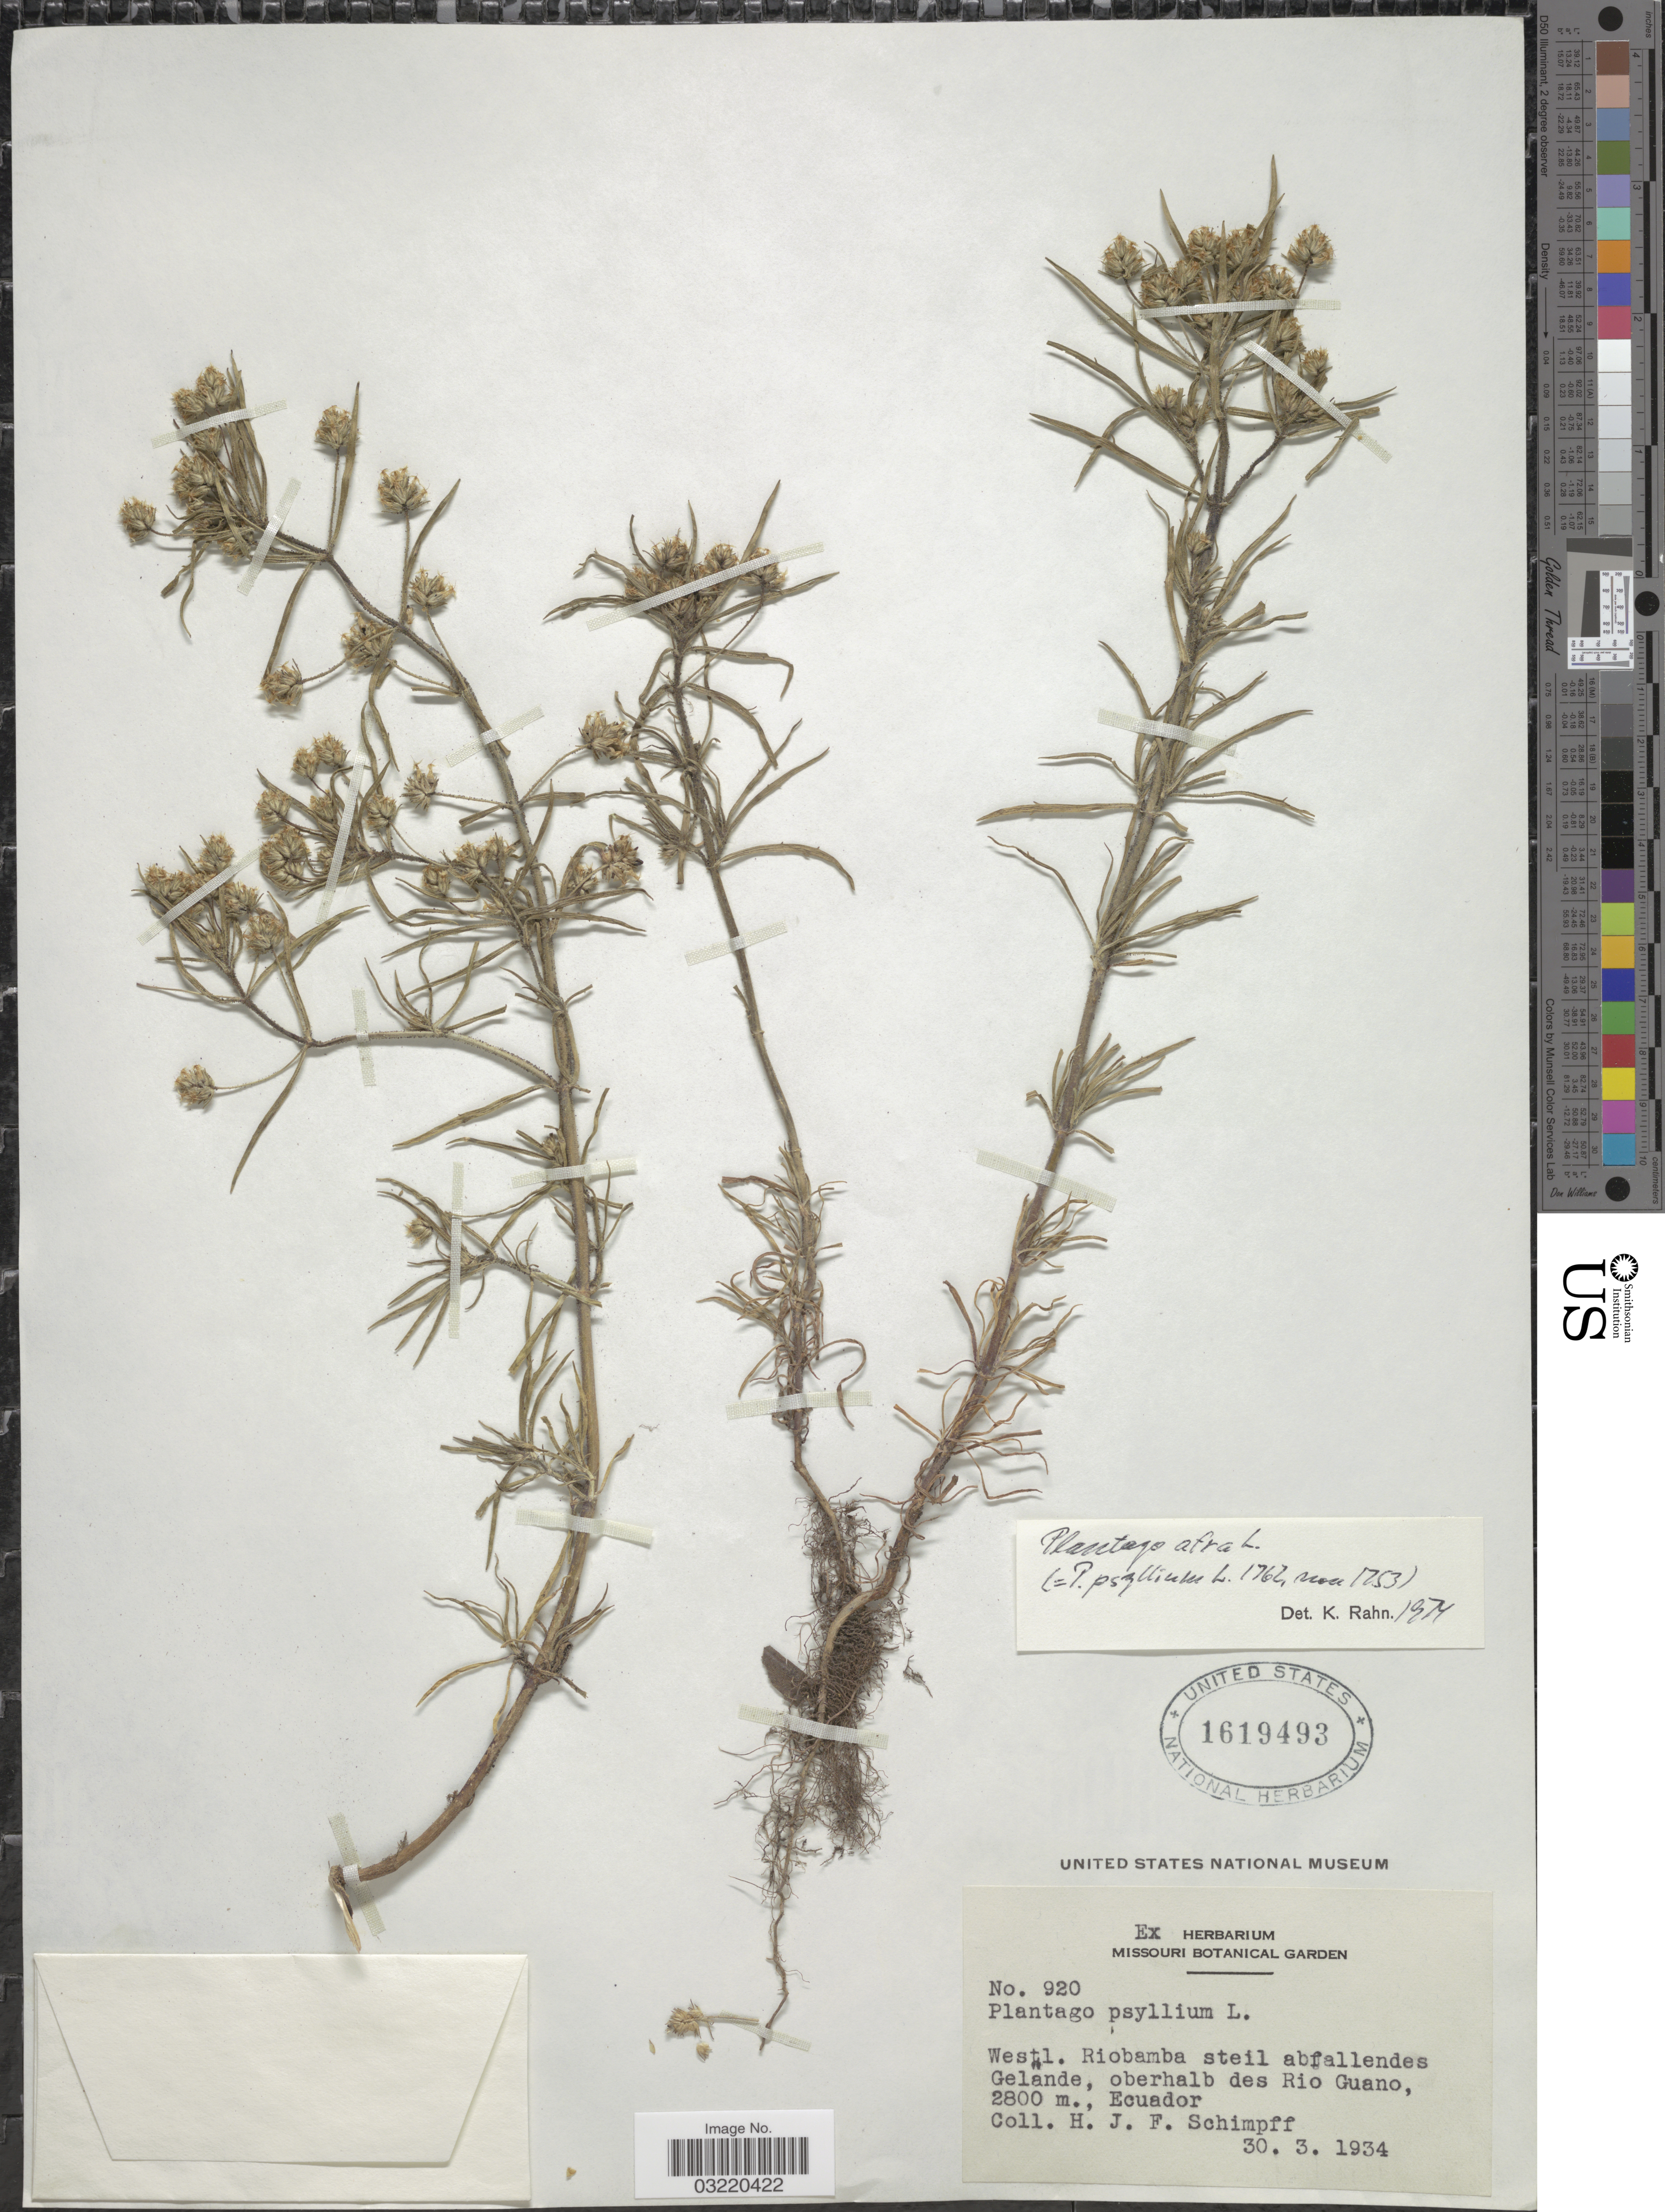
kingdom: Plantae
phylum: Tracheophyta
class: Magnoliopsida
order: Lamiales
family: Plantaginaceae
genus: Plantago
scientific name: Plantago afra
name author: L.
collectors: H. Schimpff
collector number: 920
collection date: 1934-03-30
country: Ecuador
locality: Westl. Riobamba steil abfallendes Gelände, oberhalb des Rio Guano.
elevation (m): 2800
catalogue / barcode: US 1619493